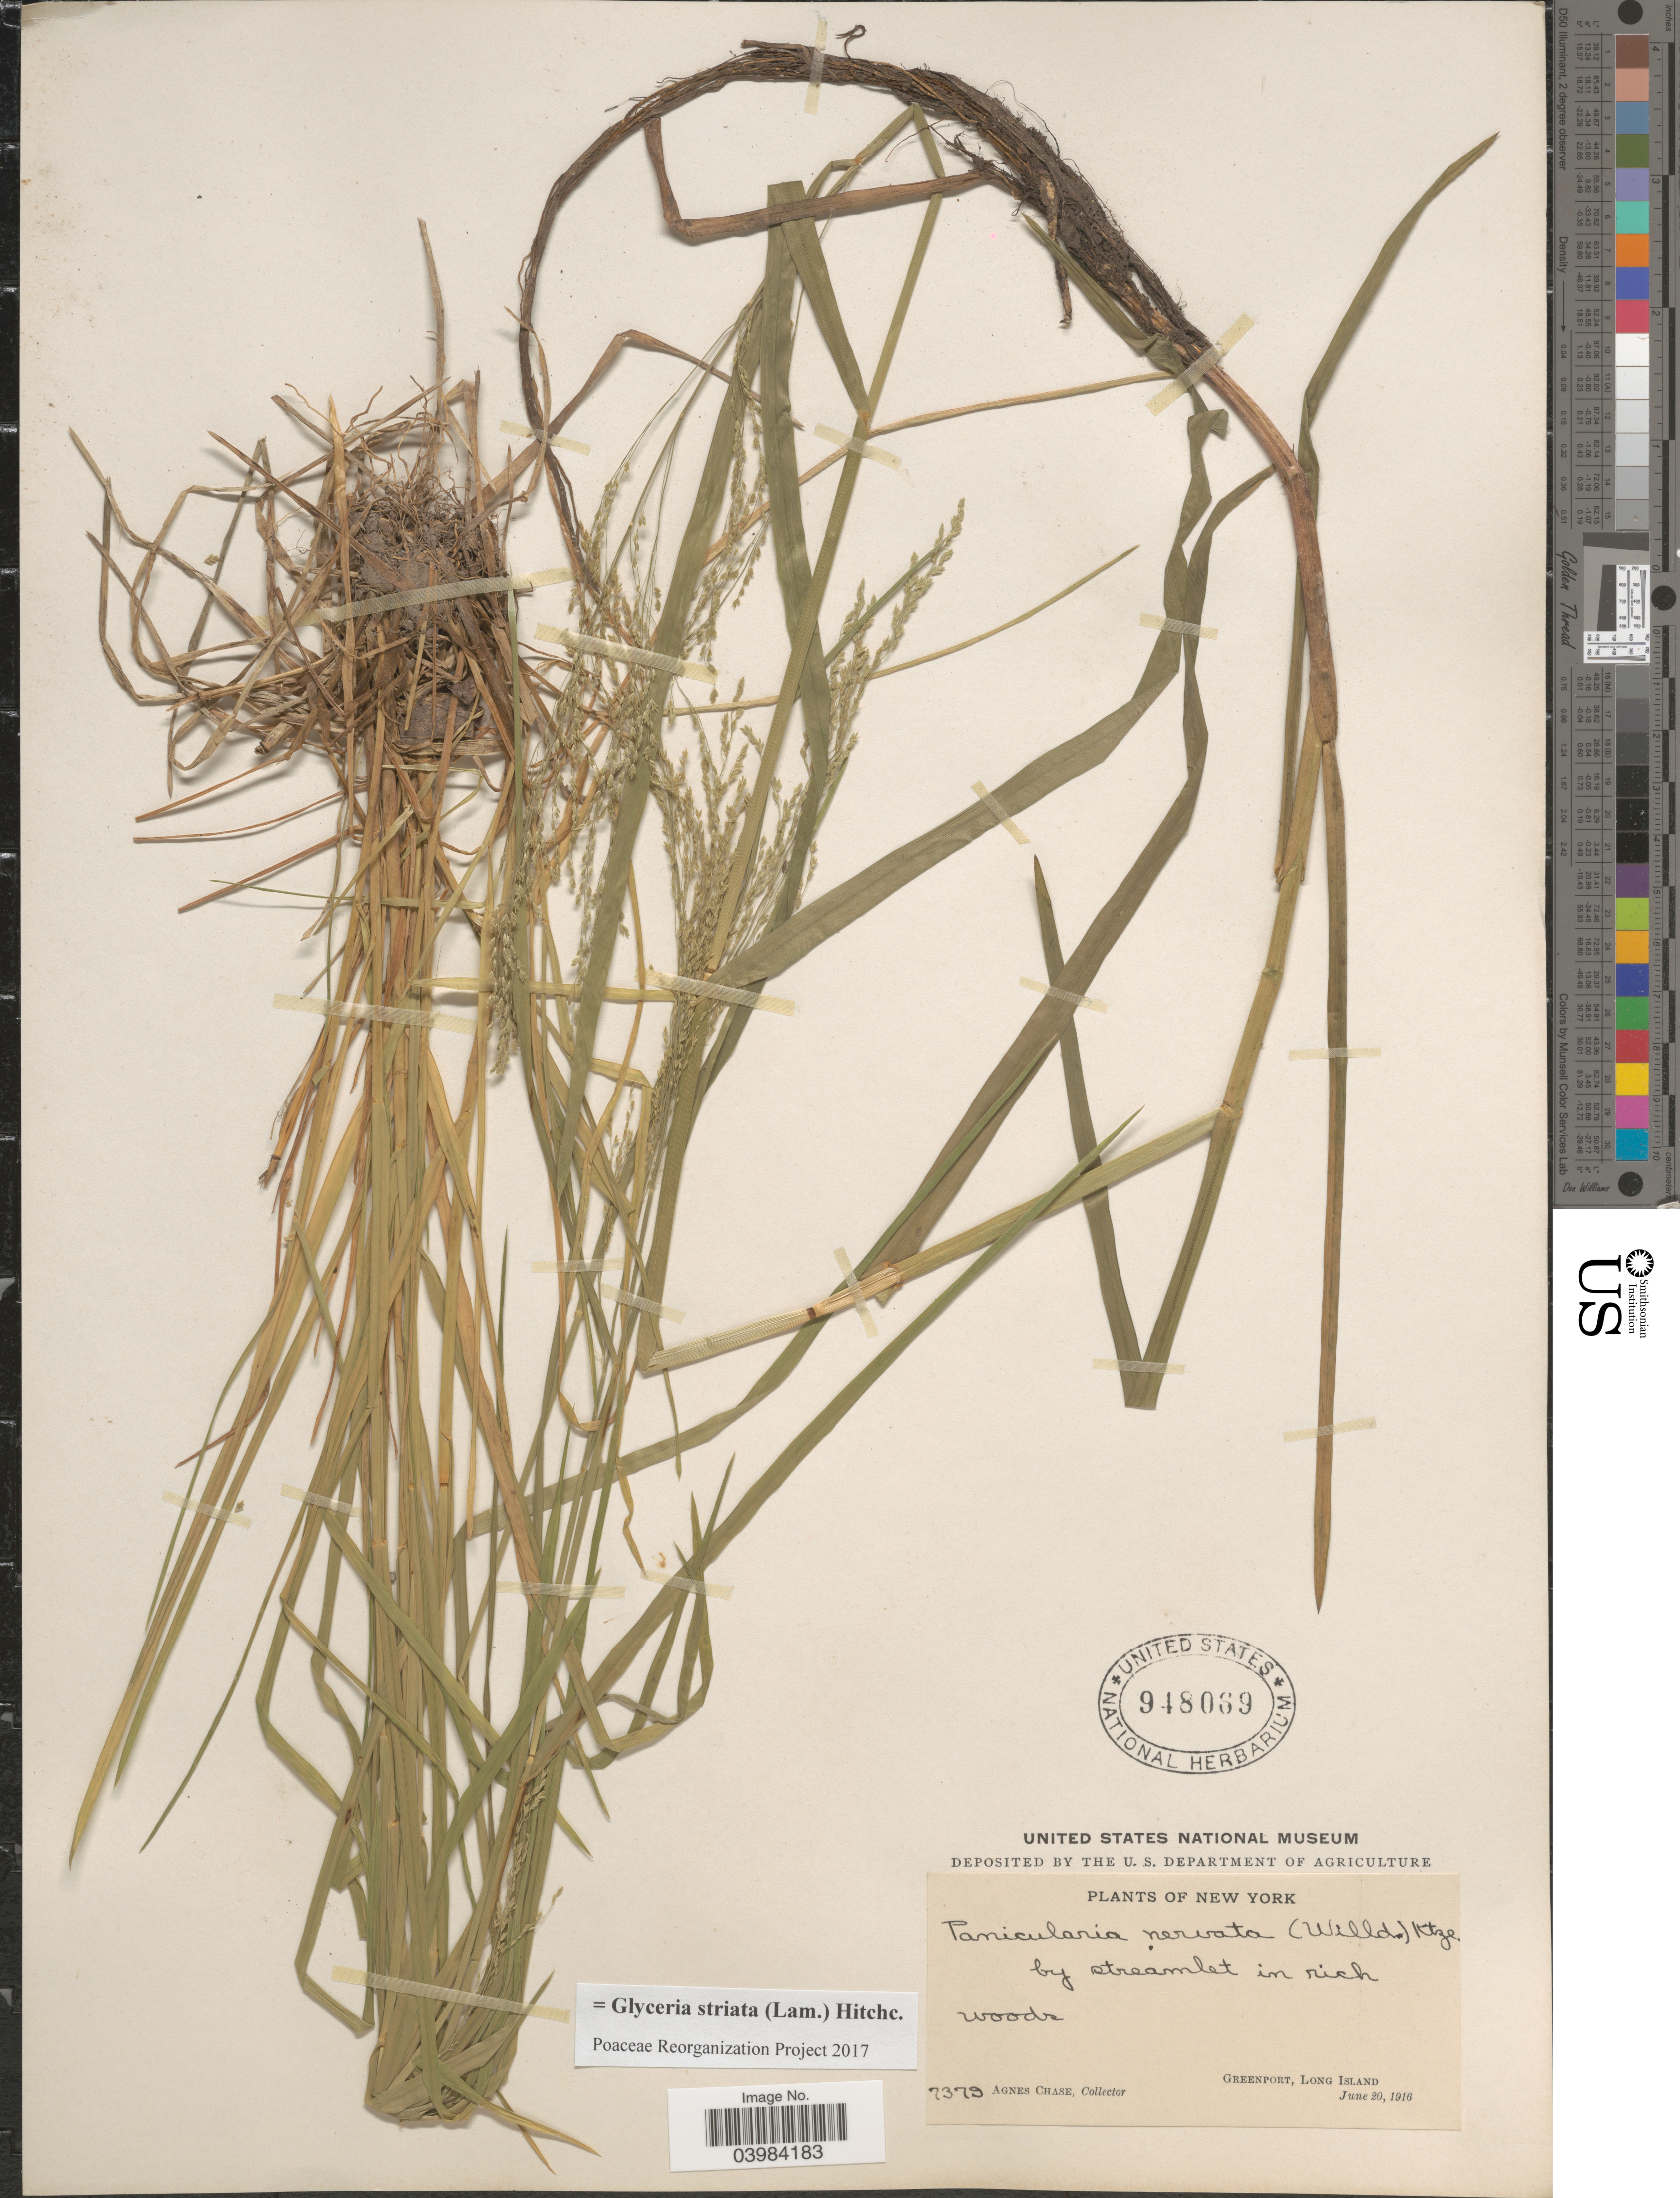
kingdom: Plantae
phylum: Tracheophyta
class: Liliopsida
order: Poales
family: Poaceae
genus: Glyceria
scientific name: Glyceria striata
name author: (Lam.) Hitchc.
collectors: A. Chase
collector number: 7379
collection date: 1916-06-20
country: United States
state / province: New York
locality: Greenport, Long Island.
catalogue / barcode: US 948069